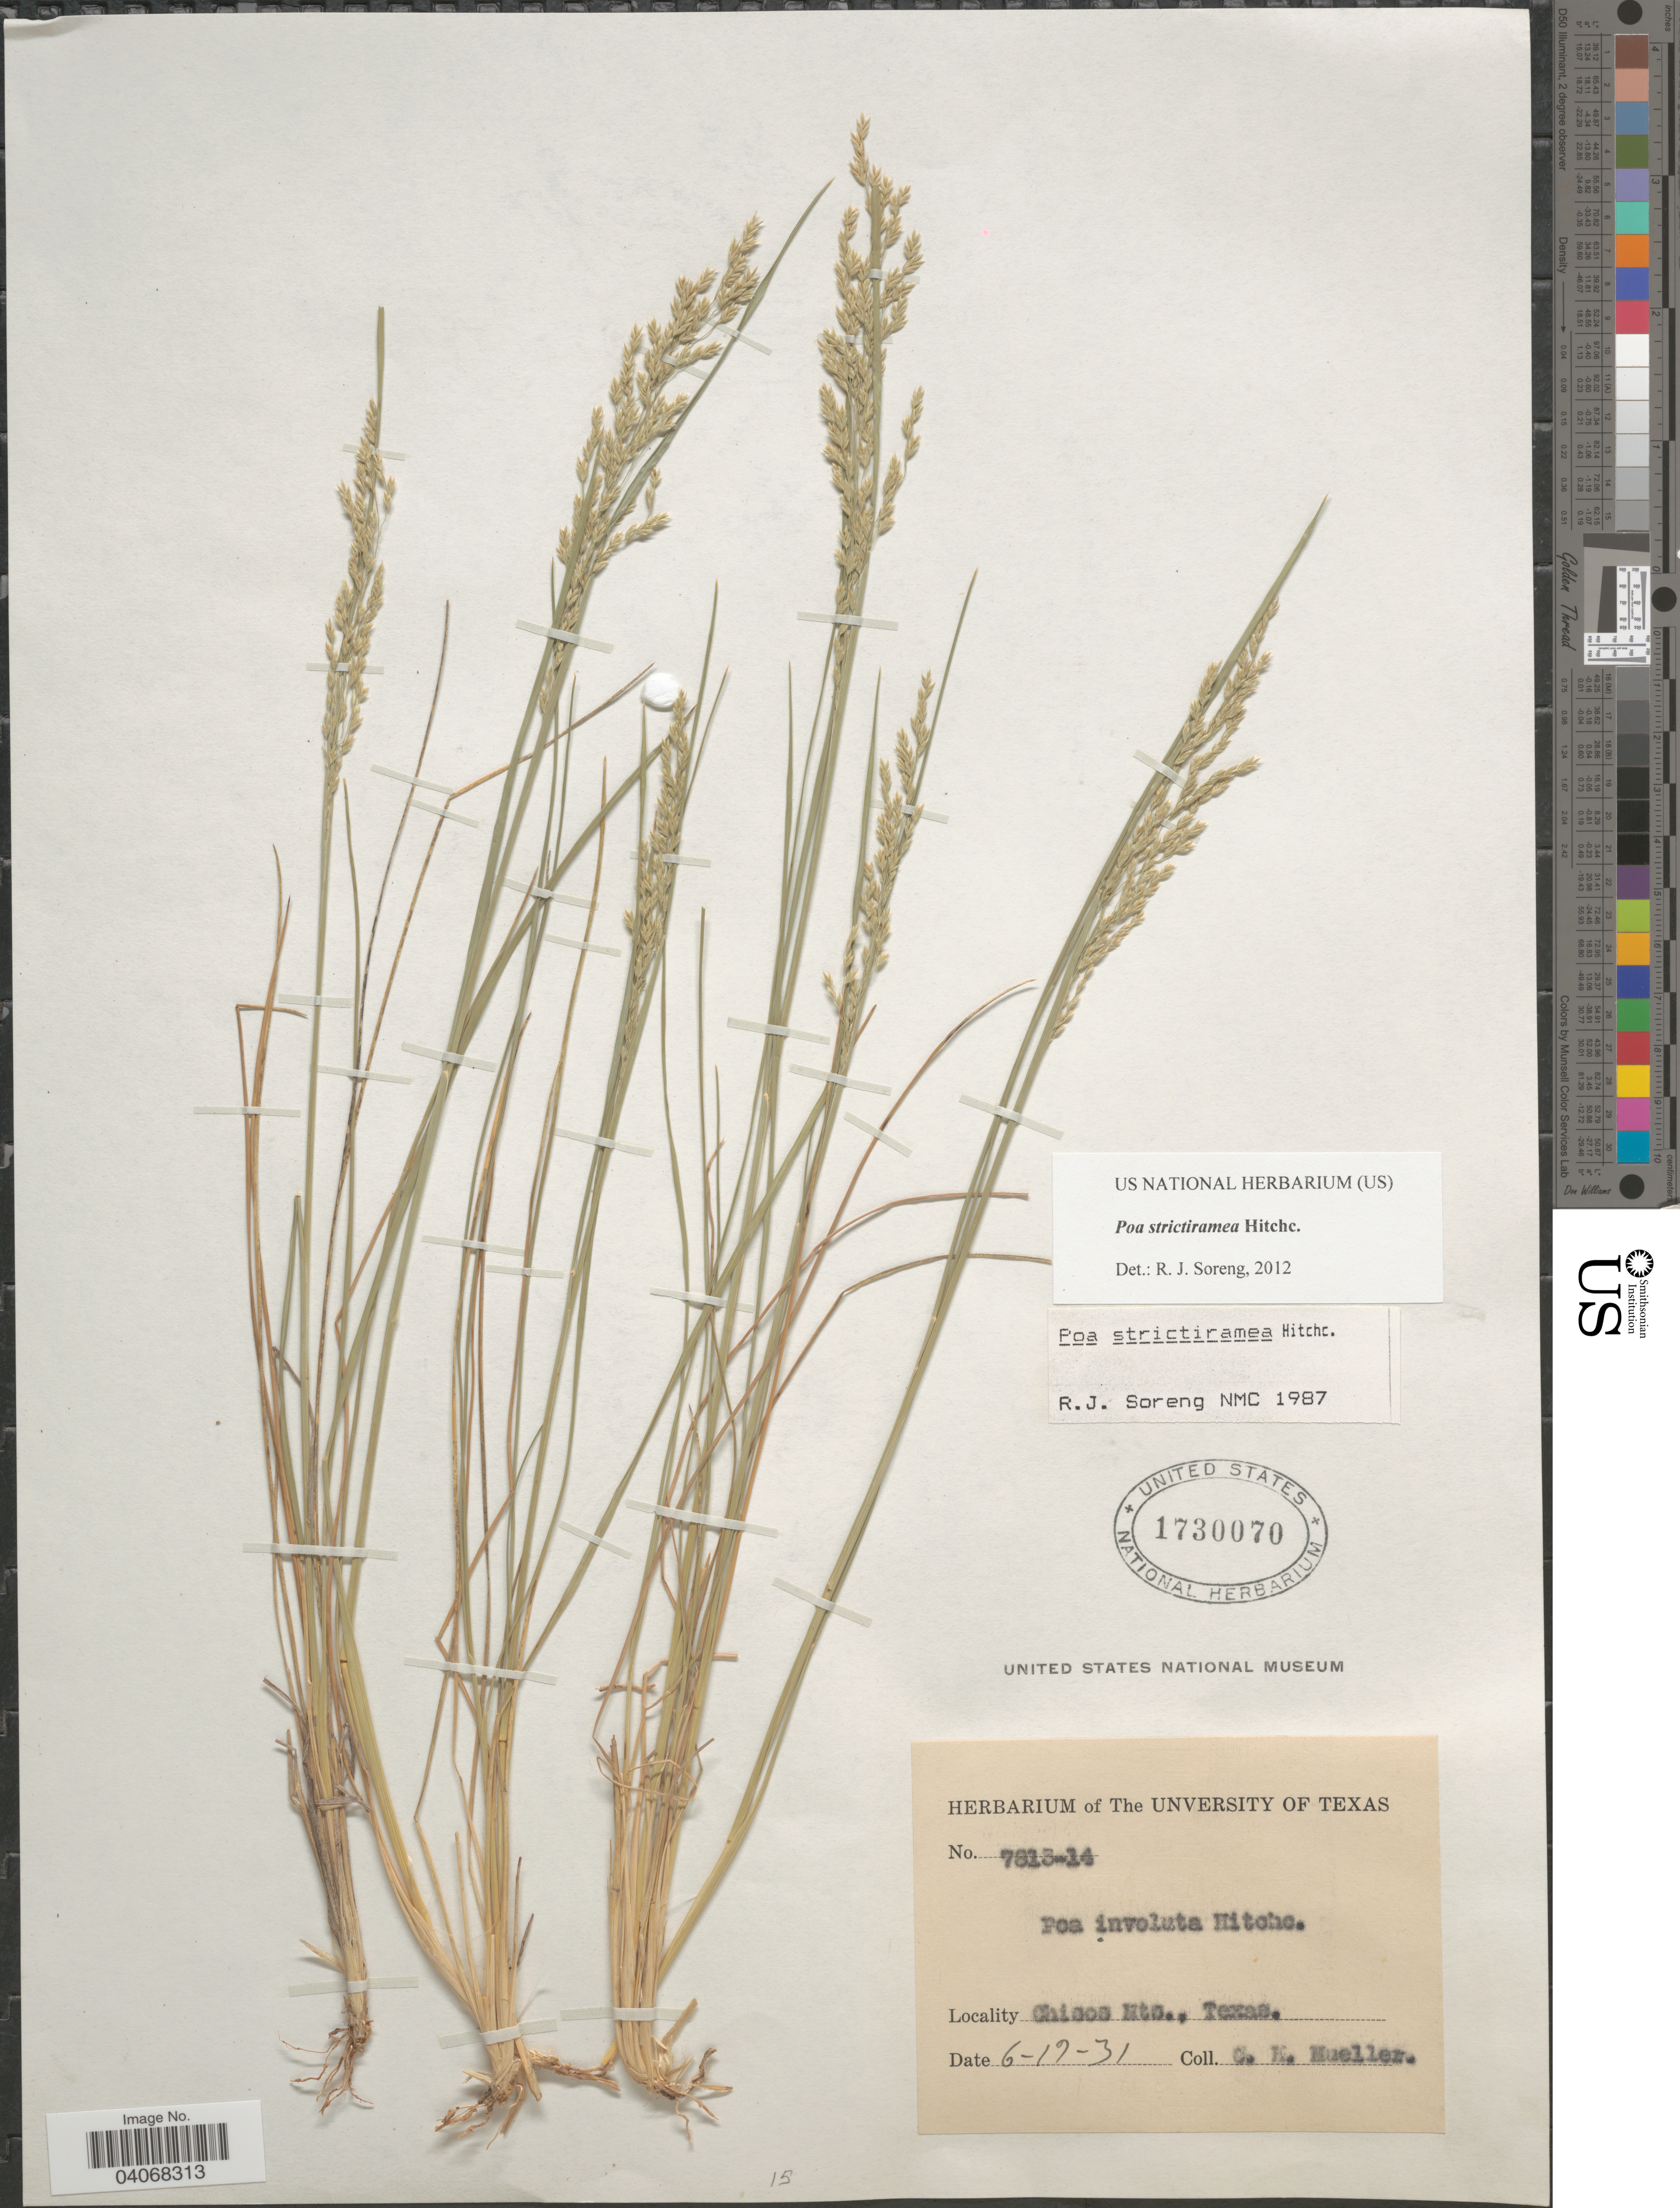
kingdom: Plantae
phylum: Tracheophyta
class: Liliopsida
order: Poales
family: Poaceae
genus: Poa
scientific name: Poa strictiramea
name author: Hitchc.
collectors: C. H. Mueller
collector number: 7813-14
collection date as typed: Transcribed d/m/y: 17/6/31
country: United States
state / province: Texas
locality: Chisos Mts.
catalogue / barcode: US 1730070